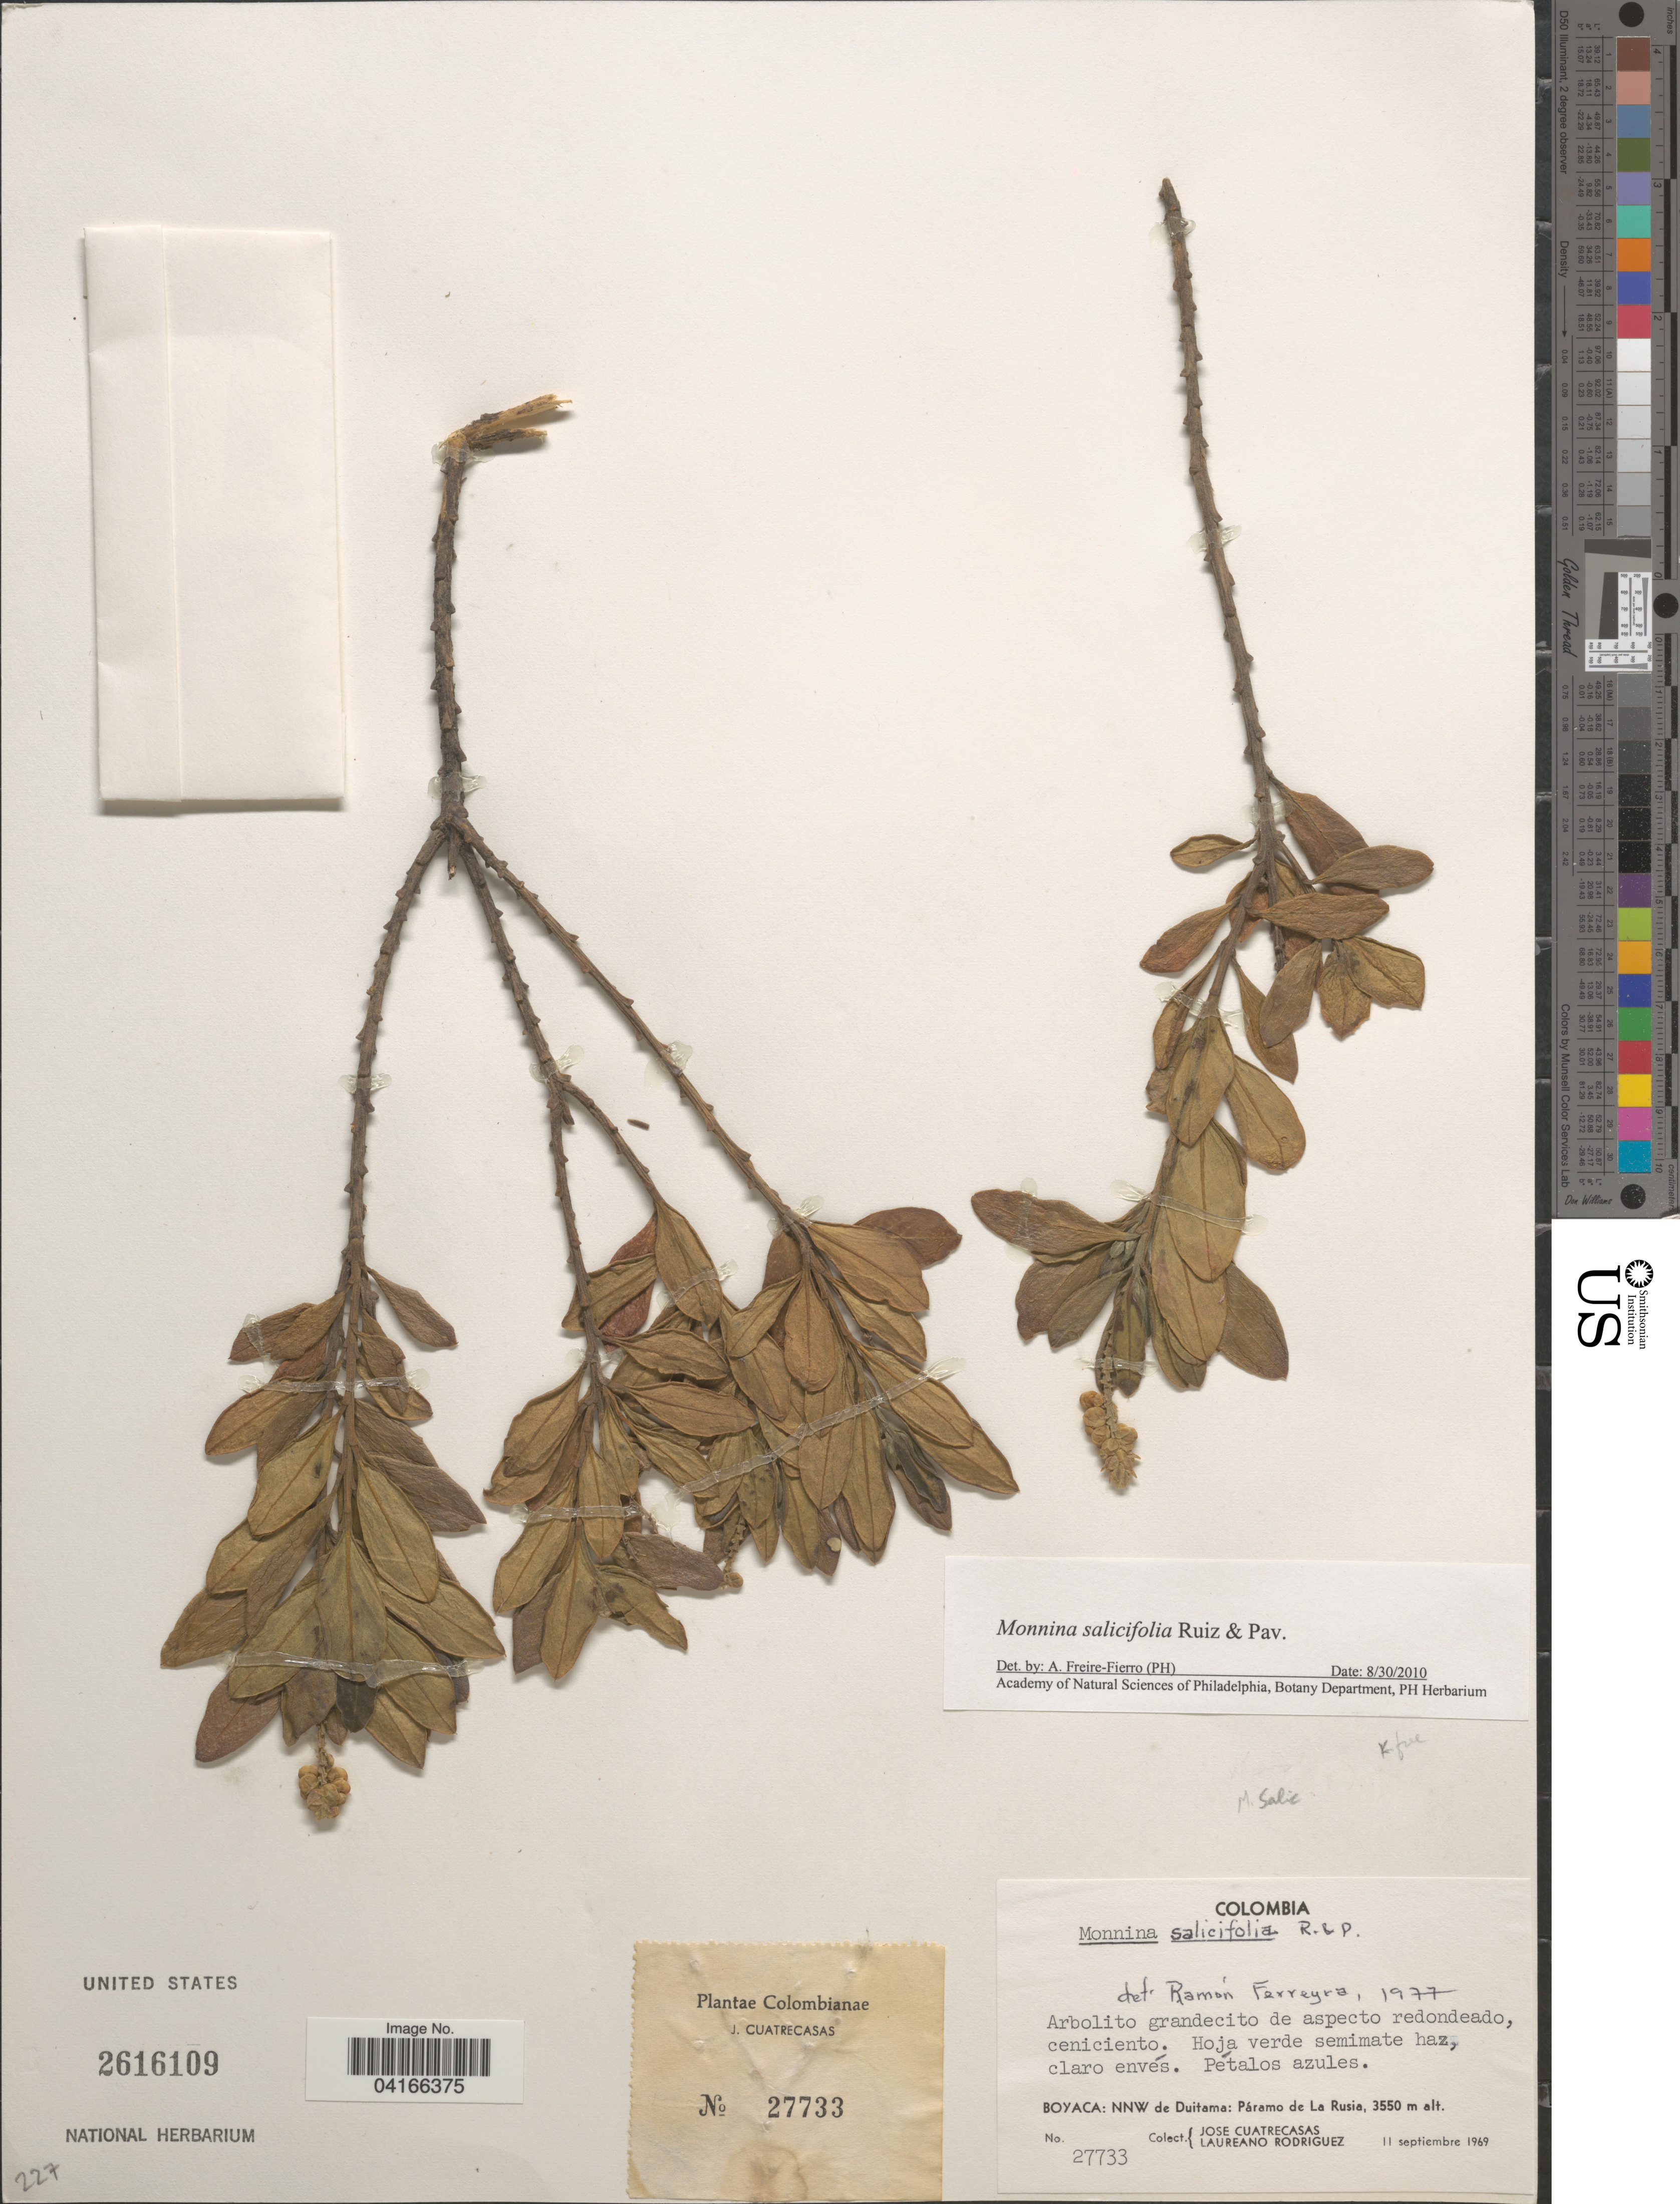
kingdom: Plantae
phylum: Tracheophyta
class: Magnoliopsida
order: Fabales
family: Polygalaceae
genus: Monnina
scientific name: Monnina salicifolia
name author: Ruiz & Pav.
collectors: J. Cuatrecasas & L. Rodriguez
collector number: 27733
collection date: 1969-09-11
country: Colombia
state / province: Boyacá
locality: NNW de Duitama: Páramo de La Rusia.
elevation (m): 3550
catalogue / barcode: US 2616109